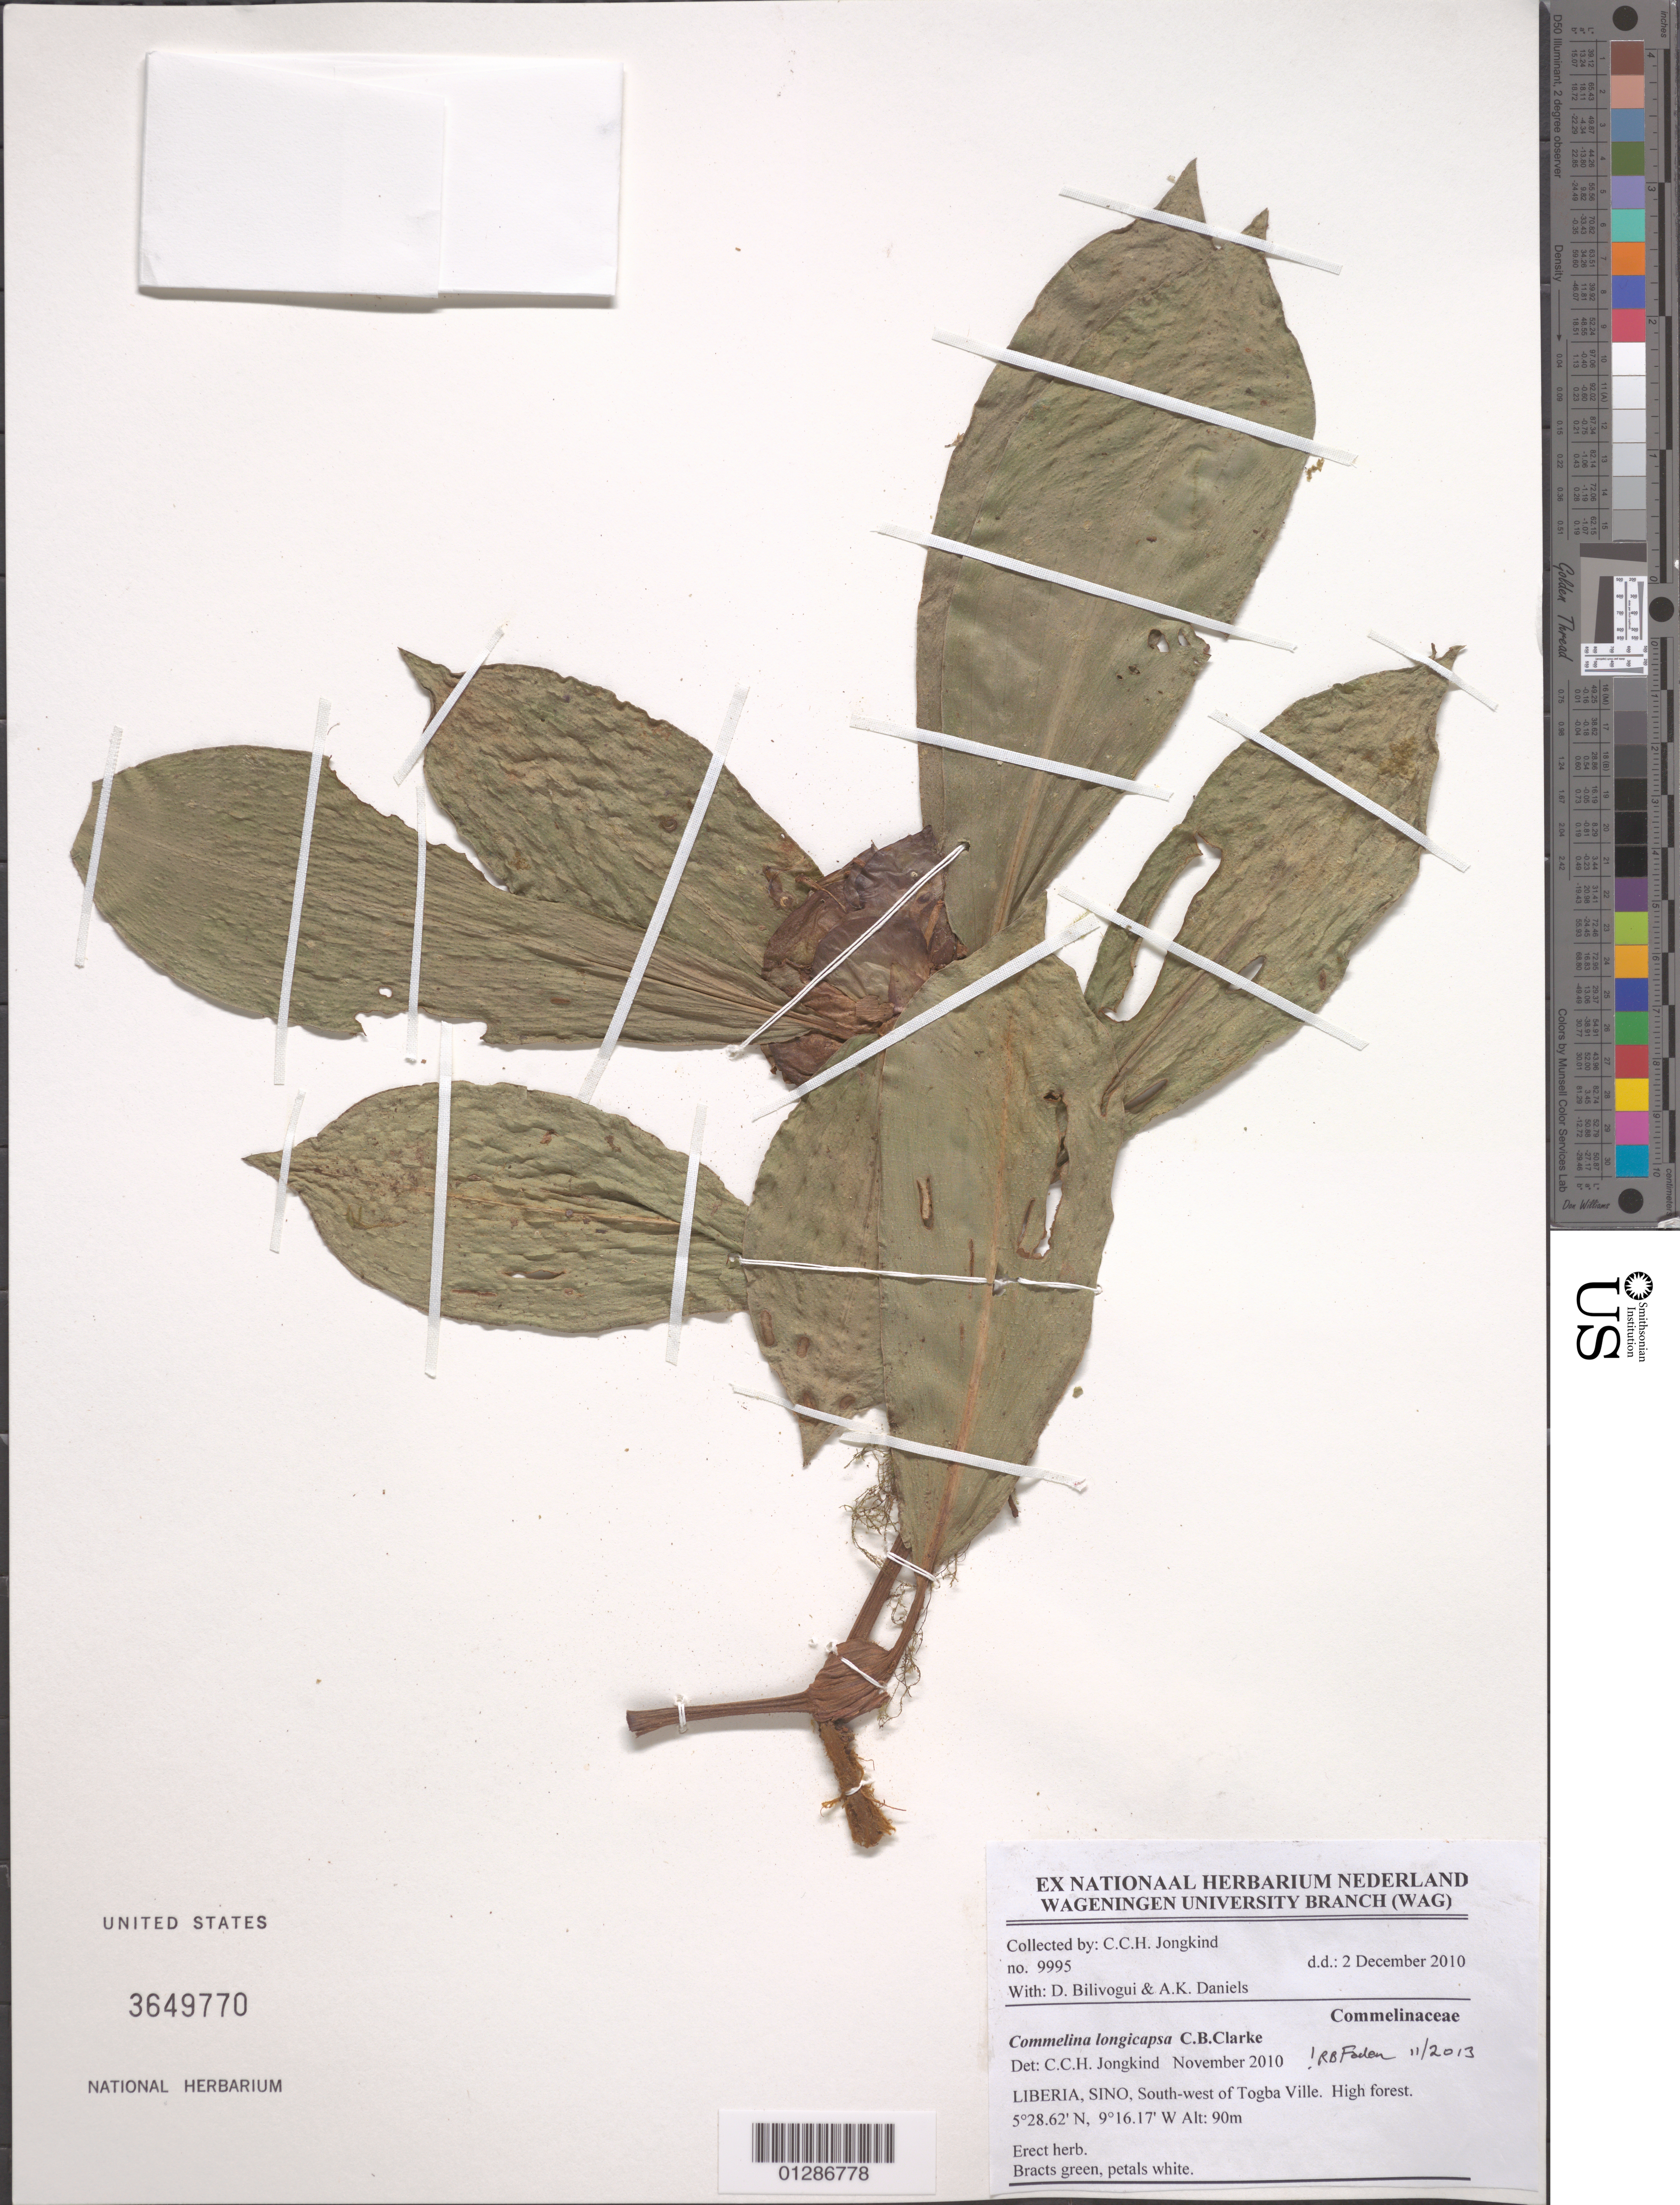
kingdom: Plantae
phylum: Tracheophyta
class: Liliopsida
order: Commelinales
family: Commelinaceae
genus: Commelina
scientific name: Commelina longicapsa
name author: C.B. Clarke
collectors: C. C. Jongkind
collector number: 9995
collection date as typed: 2 Dec 2010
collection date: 2010-12-02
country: Liberia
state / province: Sinoe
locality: SW of Togba Ville.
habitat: Erect herb.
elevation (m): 90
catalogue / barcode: US 3649770